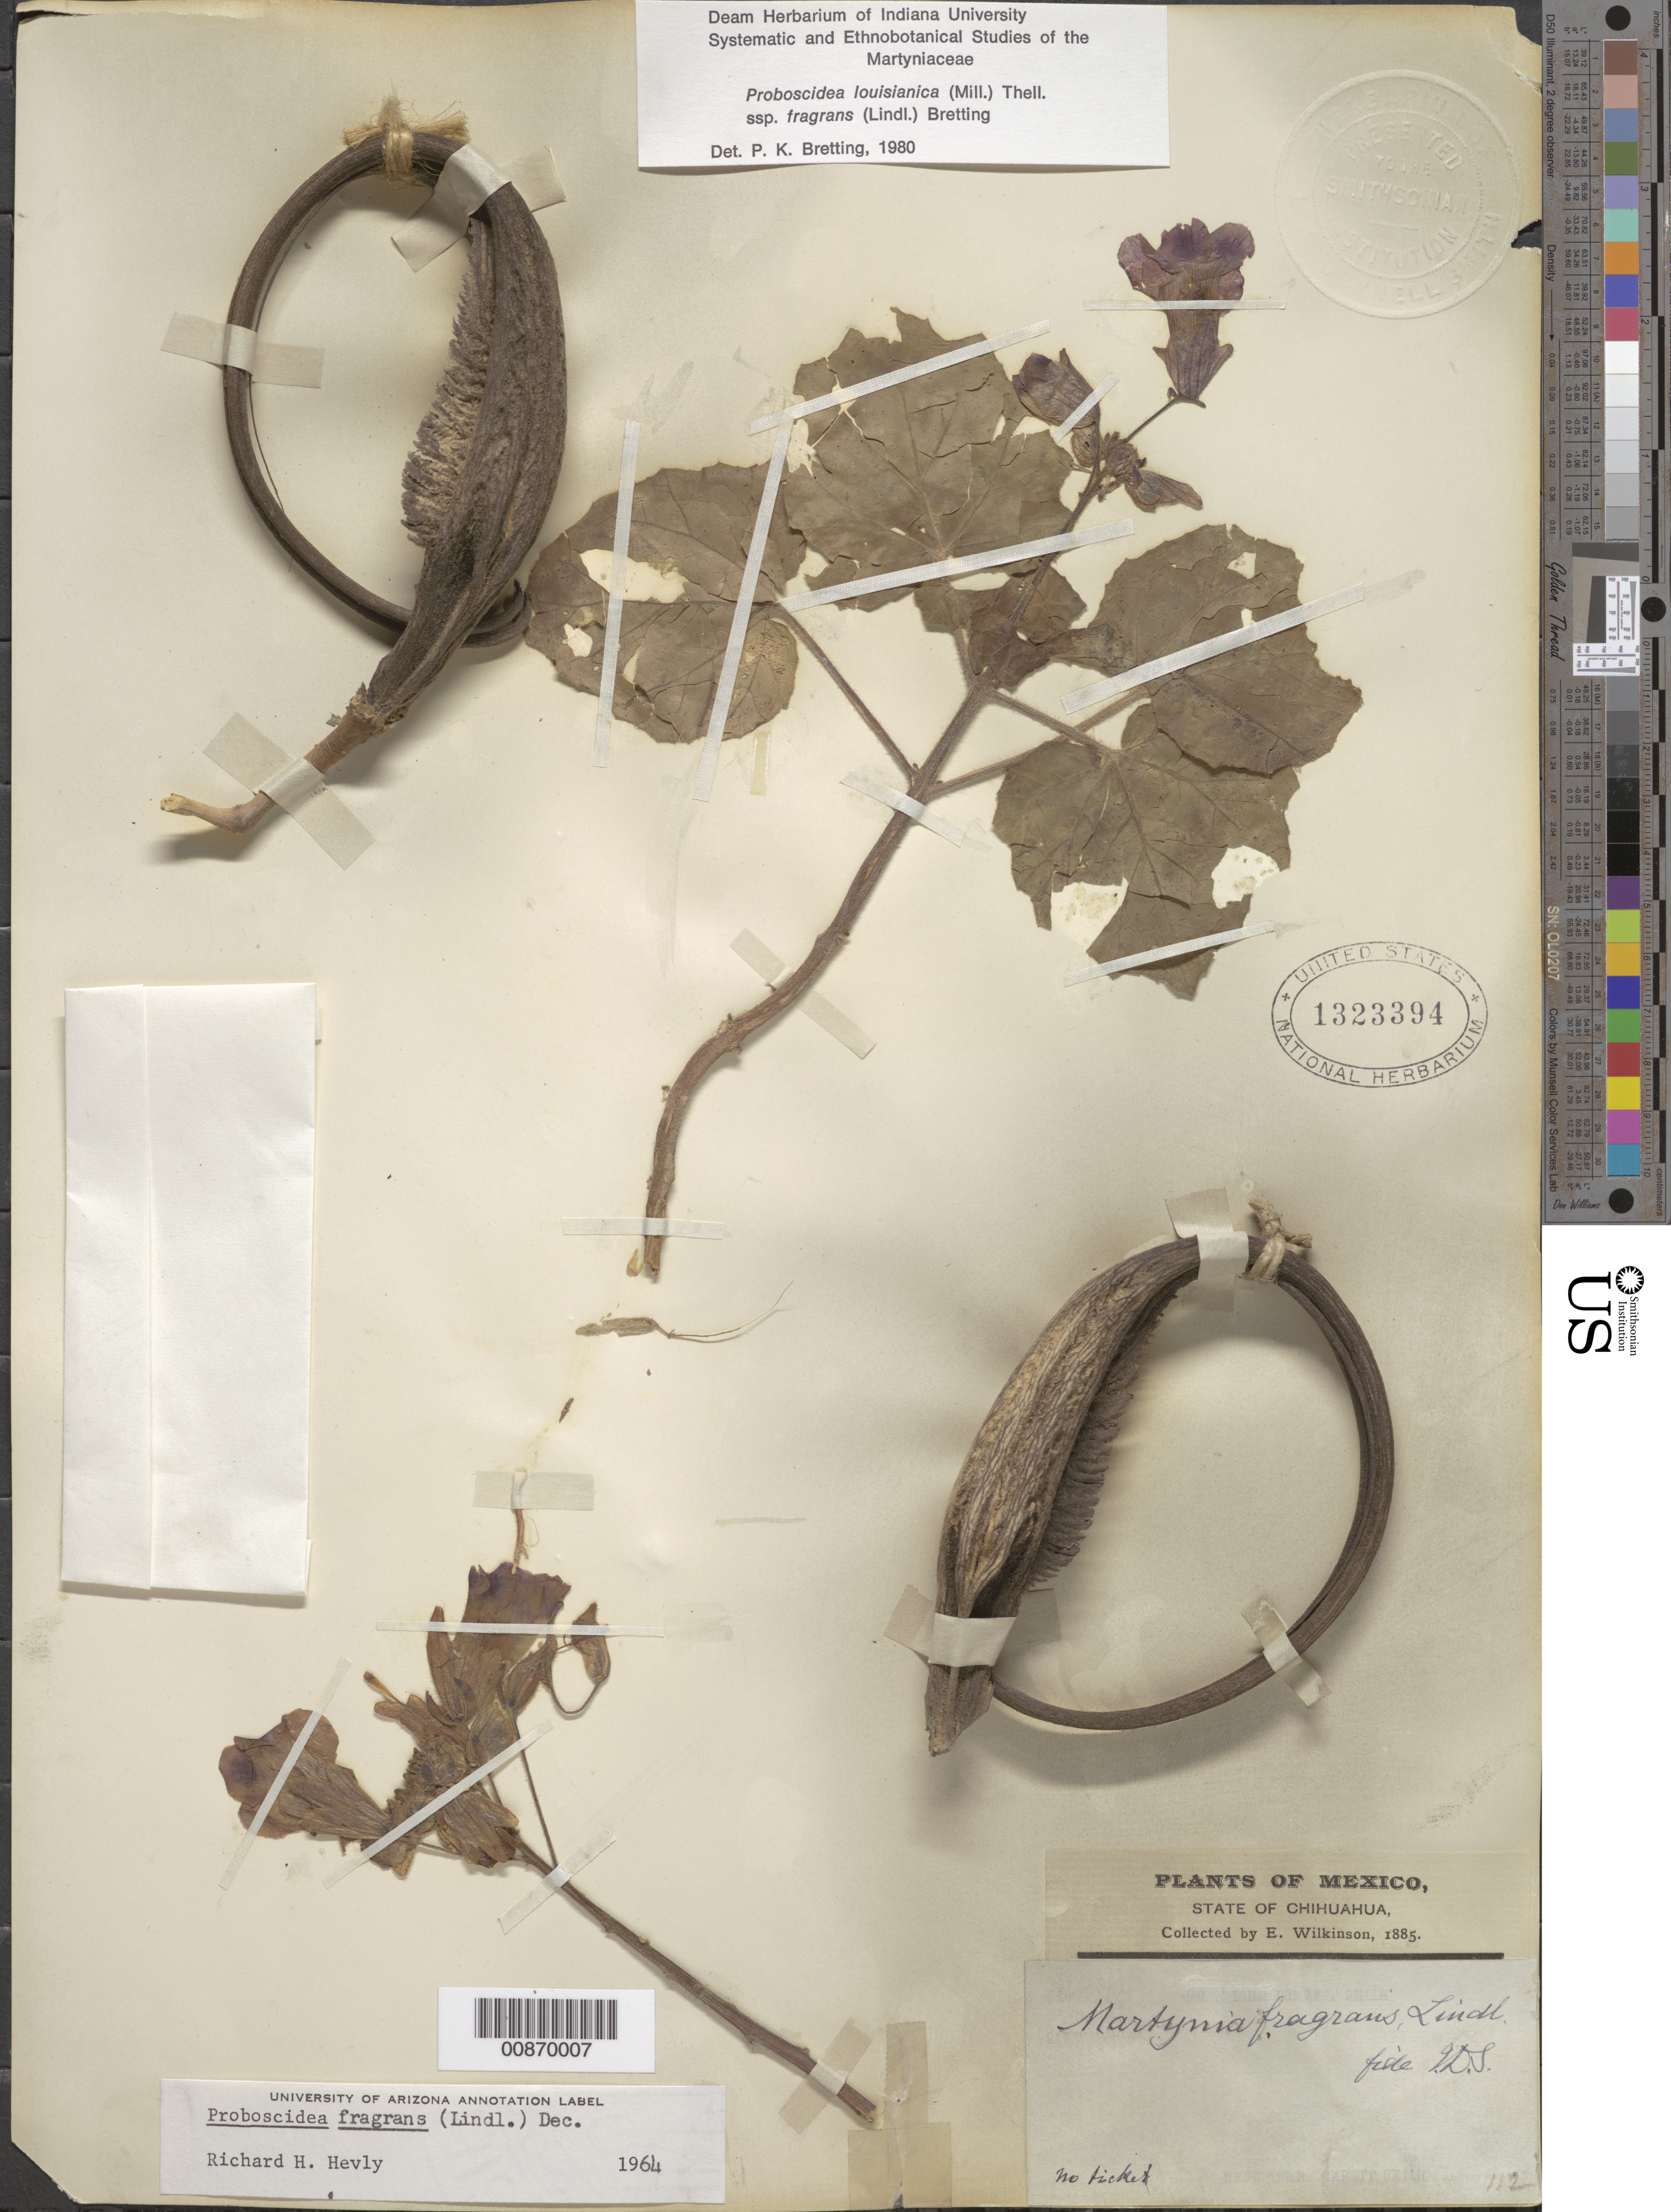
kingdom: Plantae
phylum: Tracheophyta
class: Magnoliopsida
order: Lamiales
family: Martyniaceae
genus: Proboscidea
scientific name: Proboscidea louisianica subsp. fragrans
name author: (Mill.) Thell.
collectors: E. Wilkinson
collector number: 112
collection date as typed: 1885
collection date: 1885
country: Mexico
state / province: Chihuahua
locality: Chihuahua.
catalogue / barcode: US 1323394